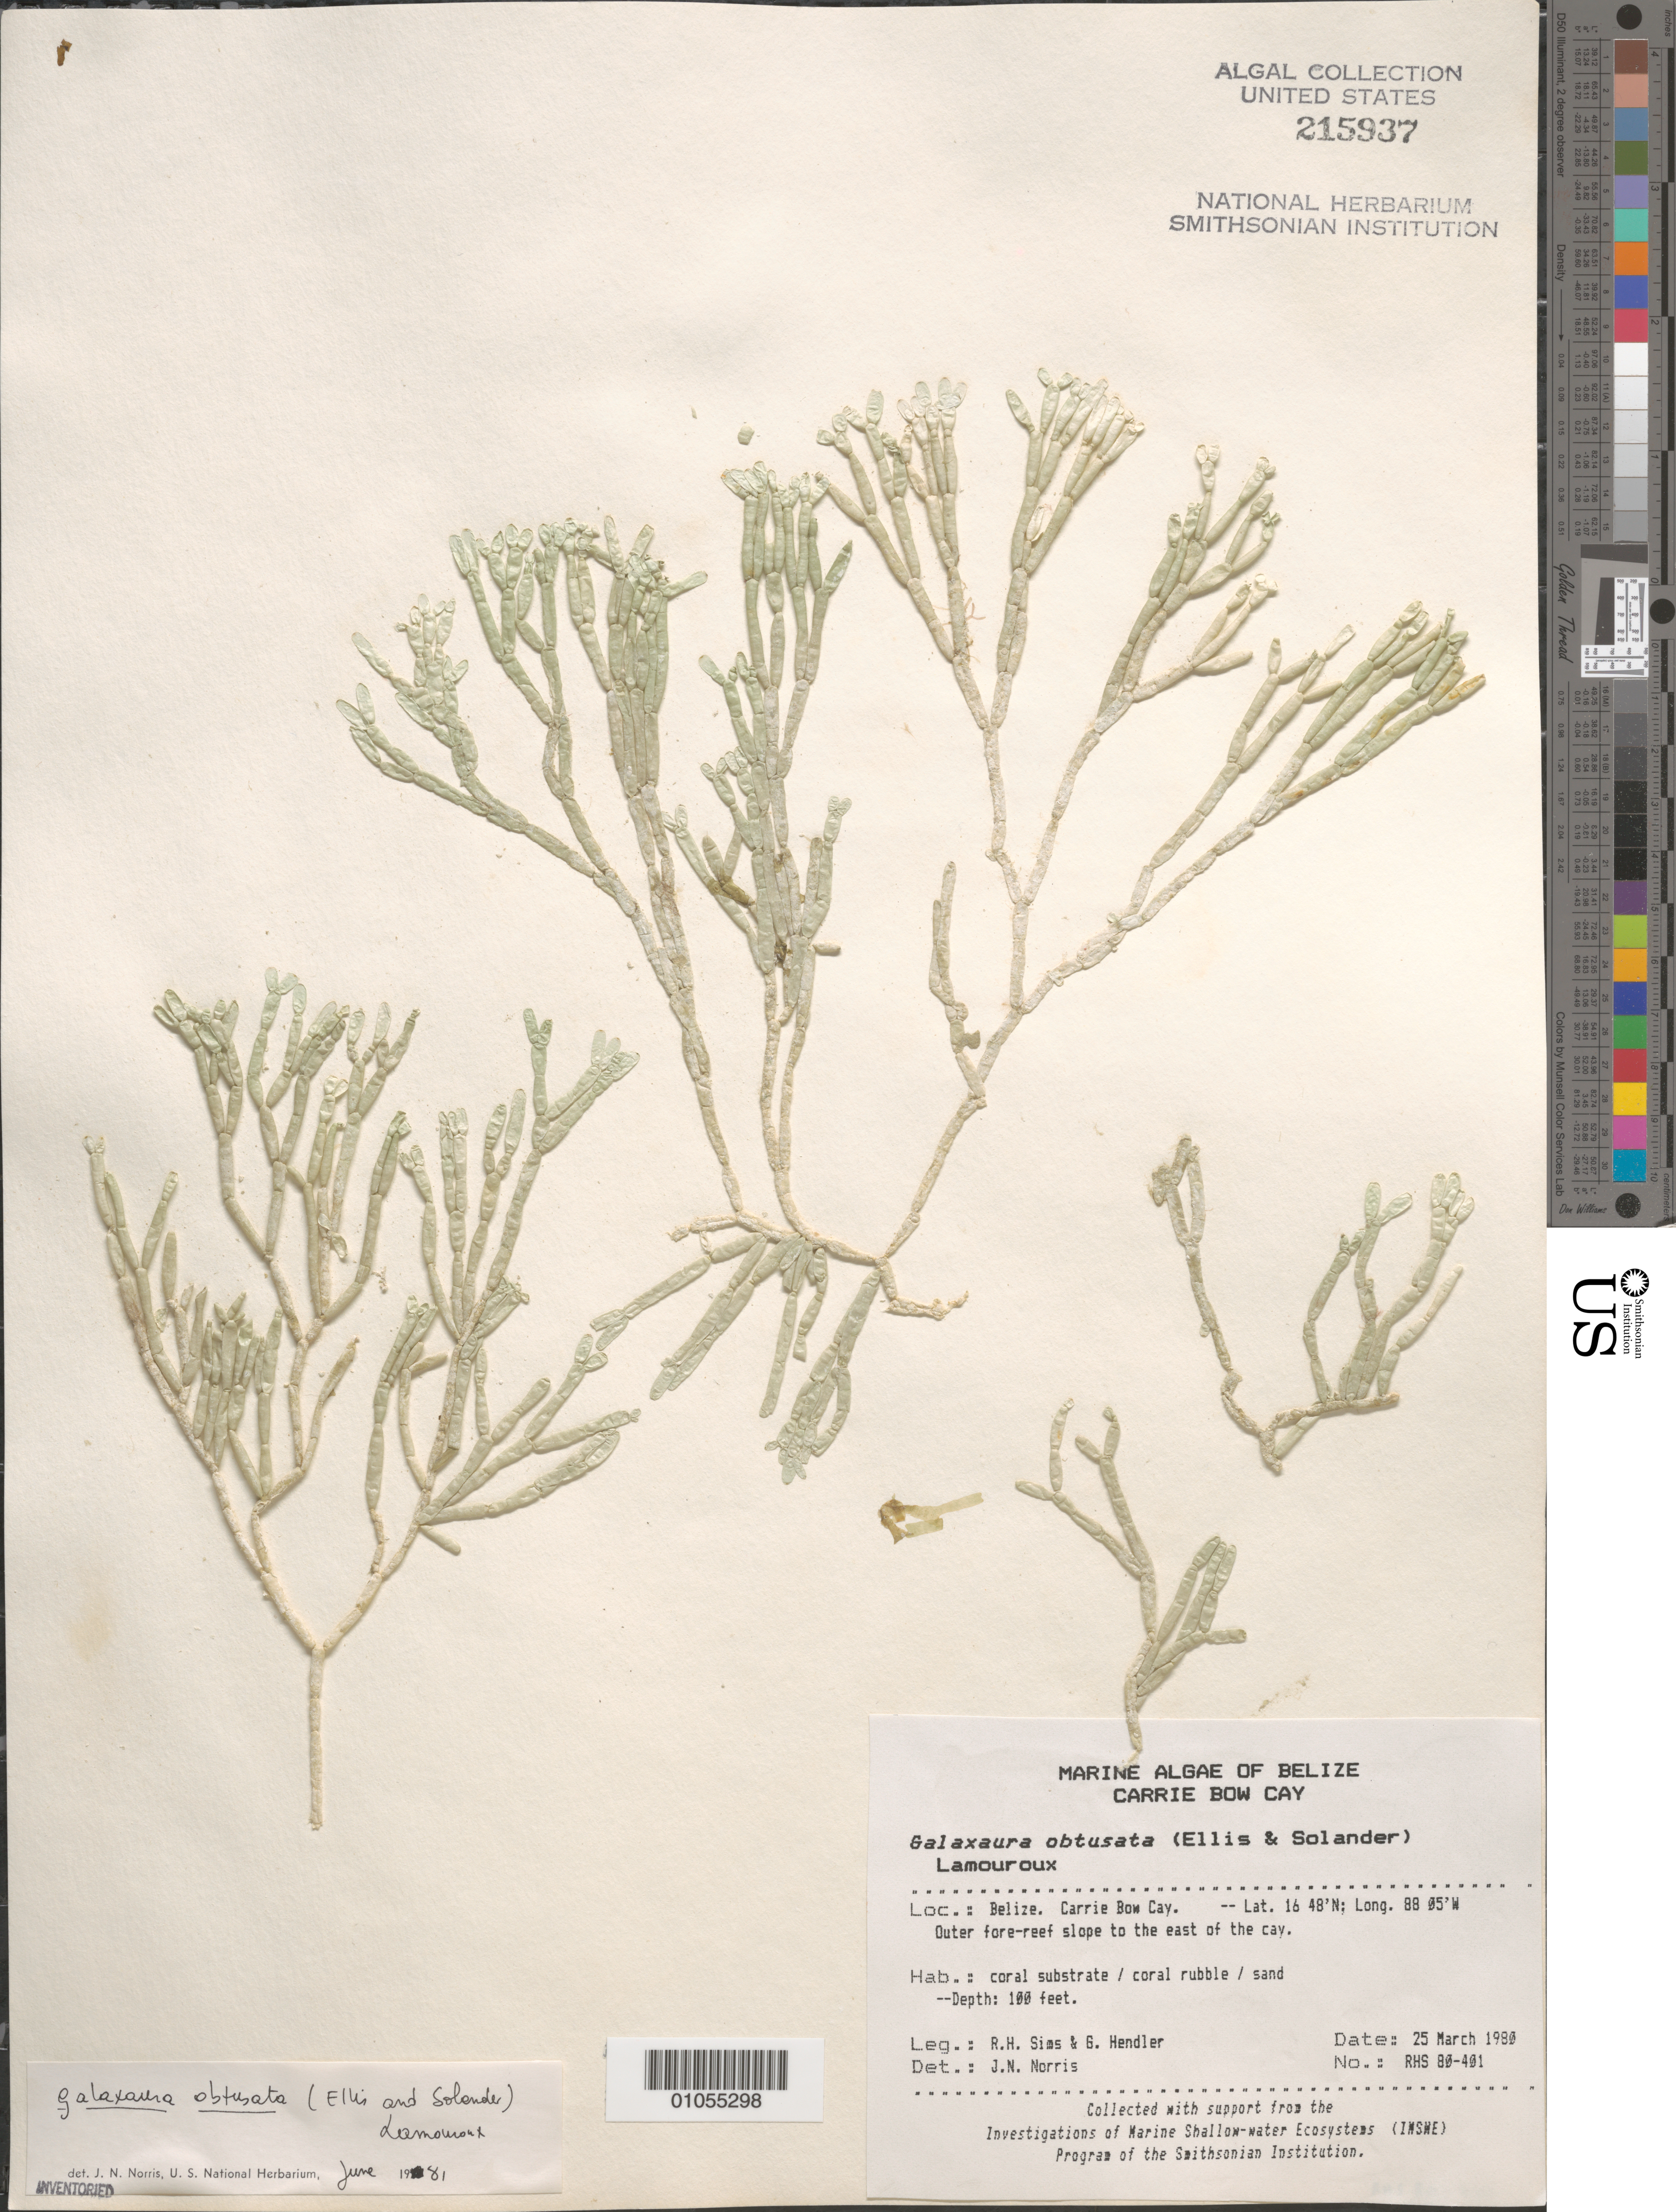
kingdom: Plantae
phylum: Rhodophyta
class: Florideophyceae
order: Nemaliales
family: Galaxauraceae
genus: Galaxaura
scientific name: Galaxaura obtusata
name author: (Ellis & Sol.) J.V.Lamouroux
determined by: Norris, James N.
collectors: R. H. Sims & G. Hendler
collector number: RHS 80-401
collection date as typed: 25 Mar 1980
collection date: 1980-03-25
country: Belize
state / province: Stann Creek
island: Carrie Bow Cay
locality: Outer fore-reef slope to east of the cay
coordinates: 16 48'N, 88 05'W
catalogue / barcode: US 215937